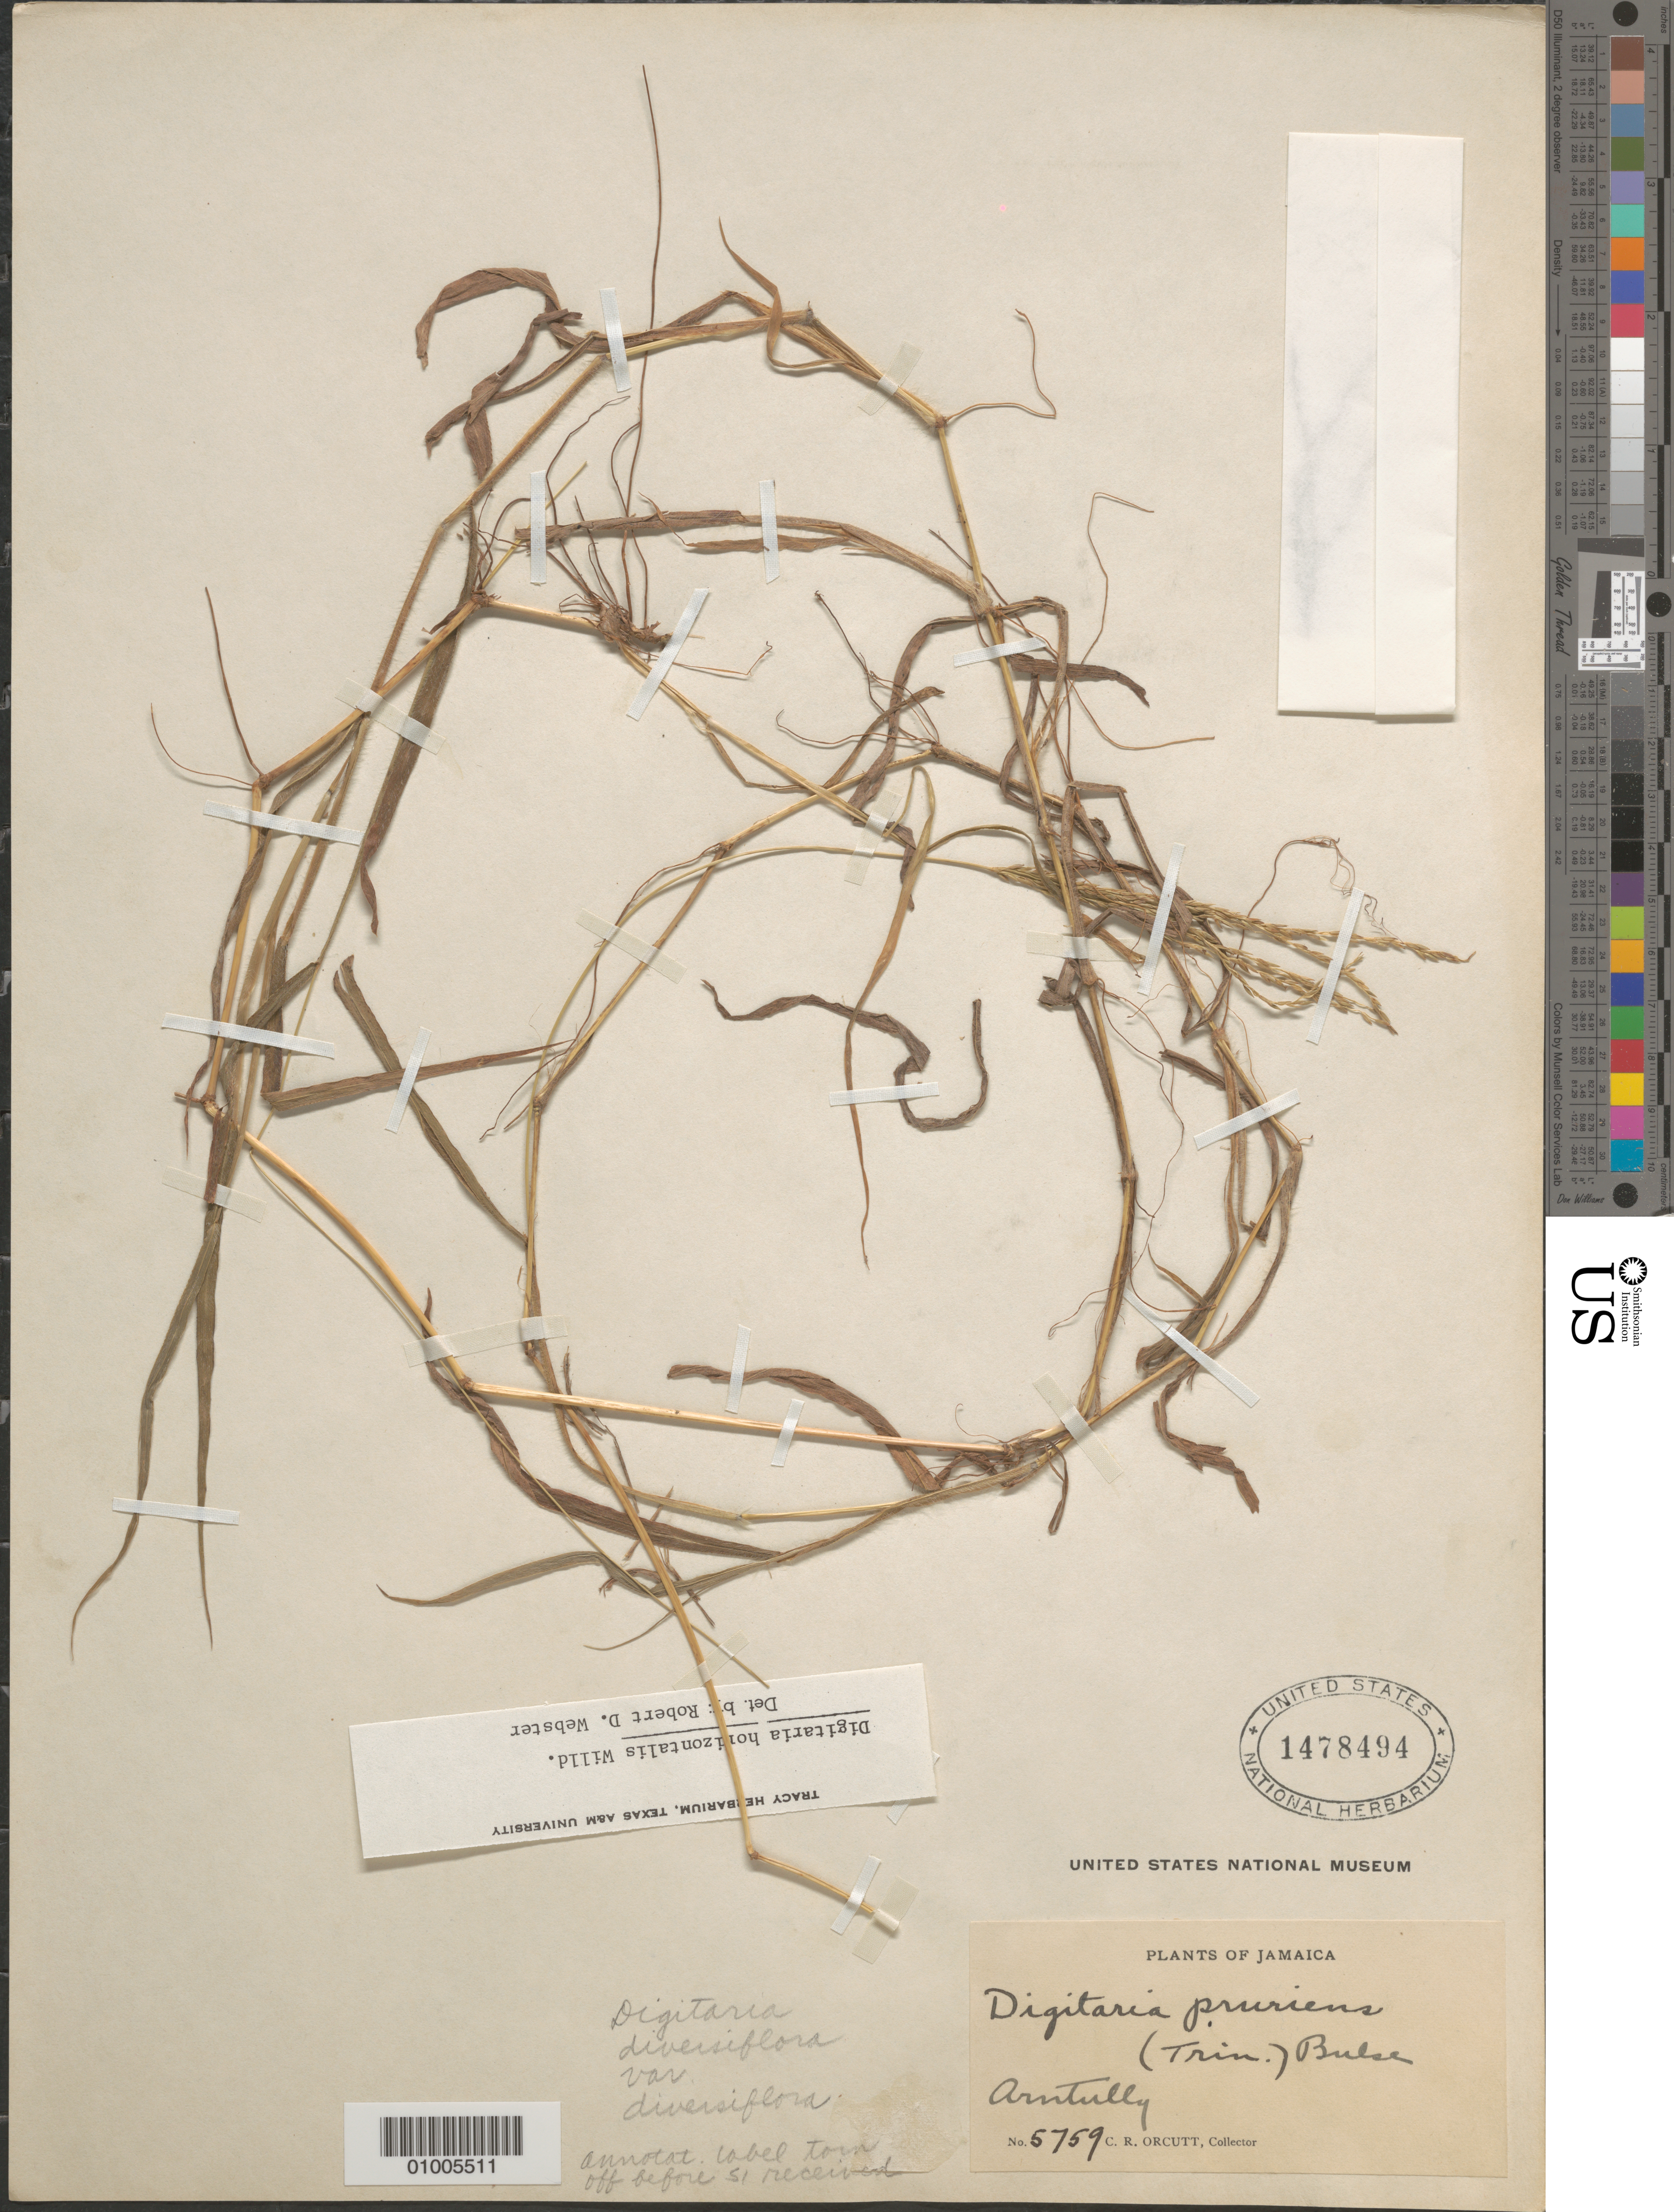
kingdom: Plantae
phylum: Tracheophyta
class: Liliopsida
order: Poales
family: Poaceae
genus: Digitaria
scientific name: Digitaria horizontalis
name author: Willd.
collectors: C. R. Orcutt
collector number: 5759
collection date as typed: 1864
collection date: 1864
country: Jamaica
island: Jamaica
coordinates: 0 N, 0 E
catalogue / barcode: US 1478494